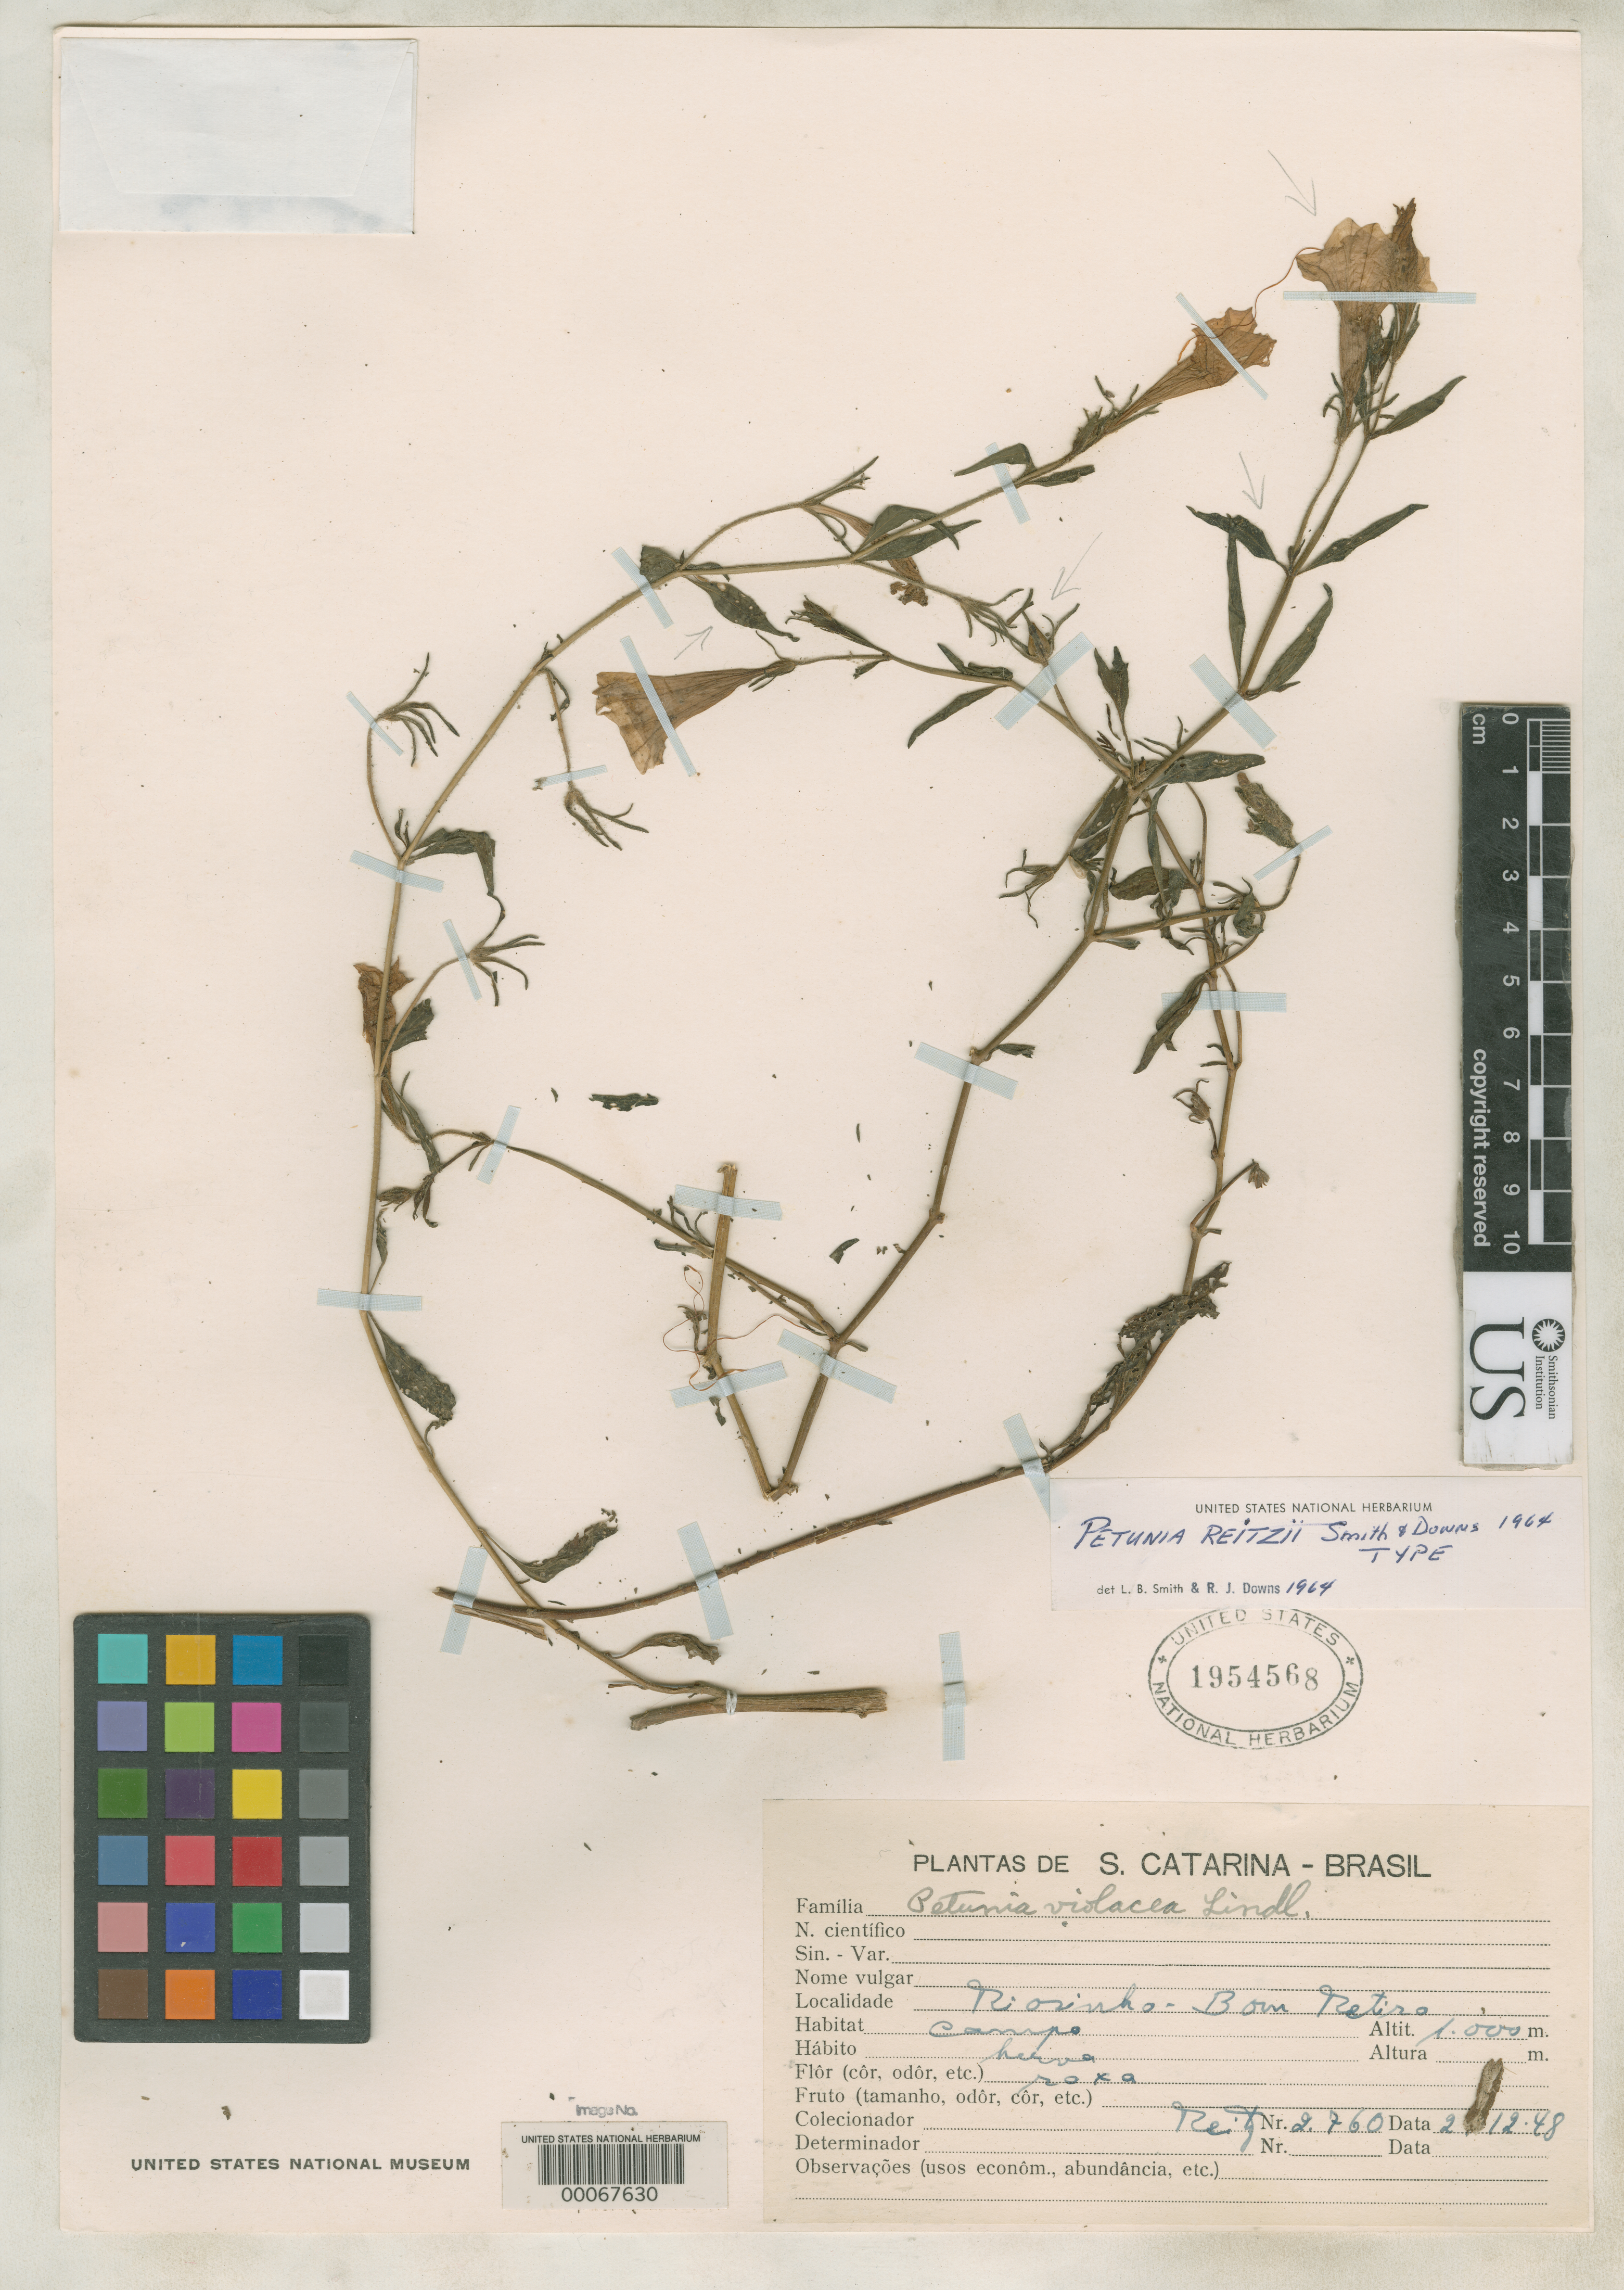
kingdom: Plantae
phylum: Tracheophyta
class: Magnoliopsida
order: Solanales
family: Solanaceae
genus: Petunia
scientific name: Petunia reitzii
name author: L.B. Sm. & Downs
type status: Holotype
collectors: R. Reitz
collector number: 2760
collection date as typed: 24 Dec 1948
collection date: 1948-12-24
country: Brazil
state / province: Santa Catarina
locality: Bom Retiro.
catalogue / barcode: US 1954568